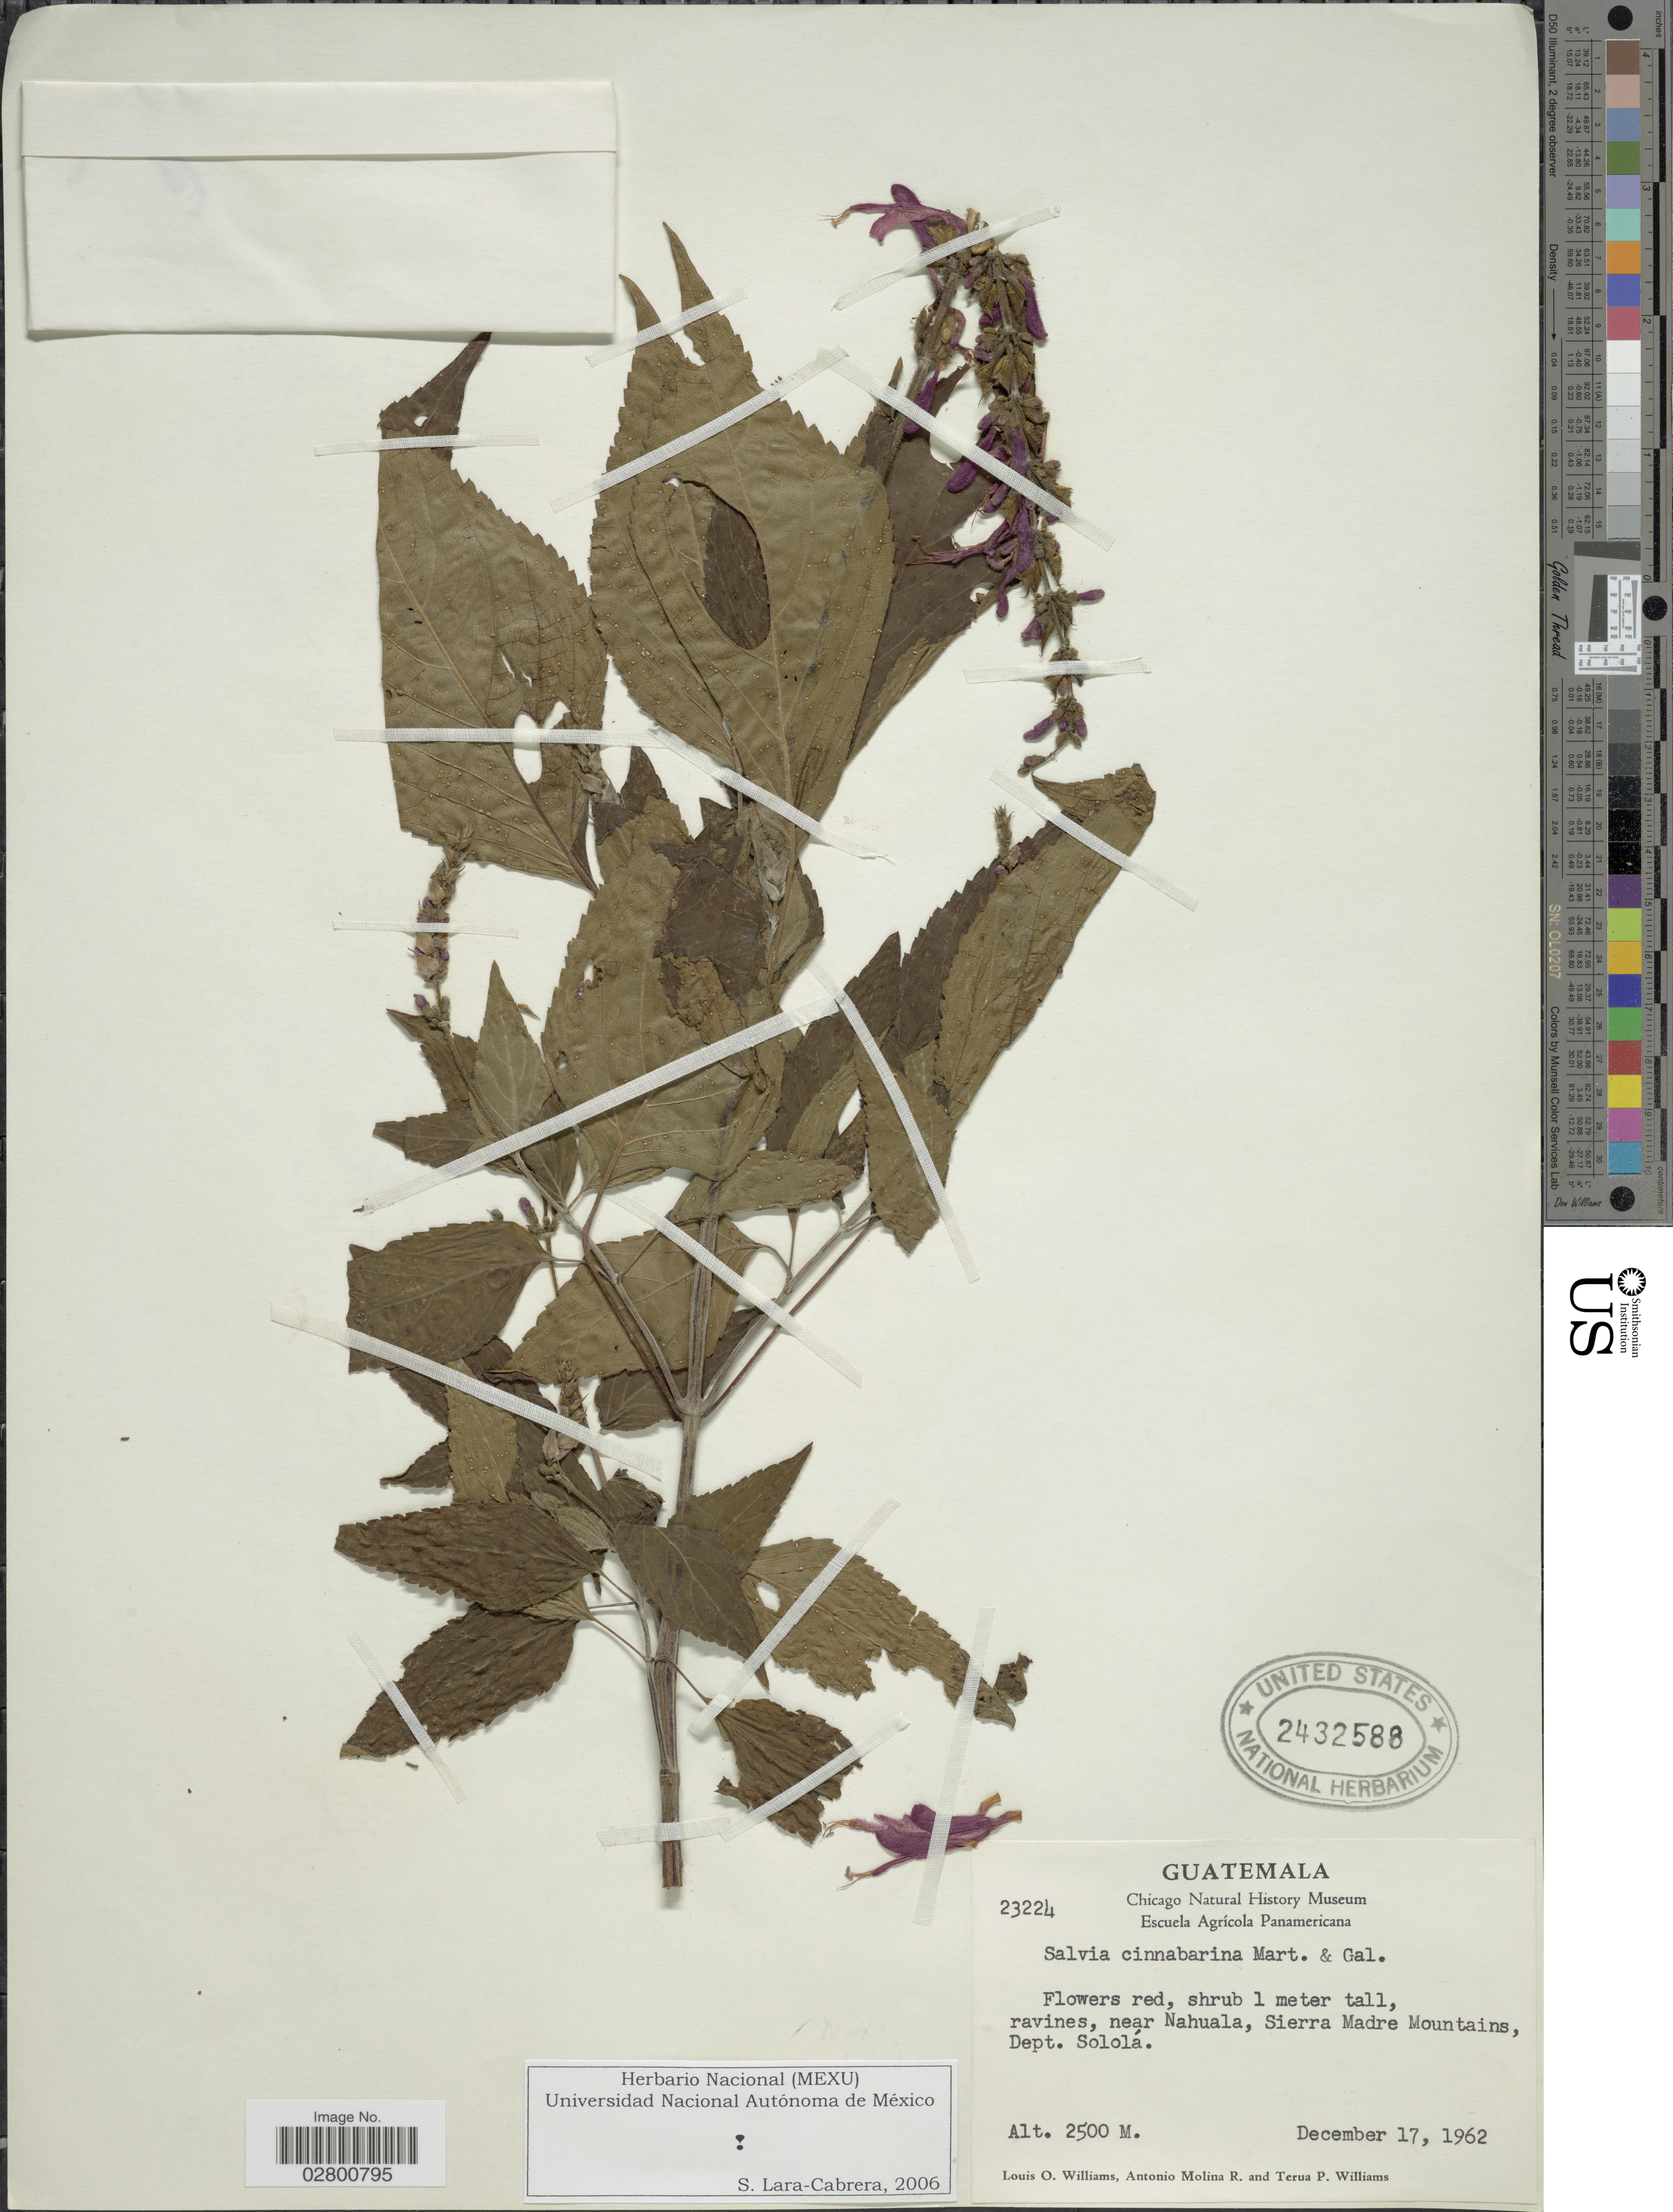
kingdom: Plantae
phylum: Tracheophyta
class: Magnoliopsida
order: Lamiales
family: Lamiaceae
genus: Salvia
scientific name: Salvia cinnabarina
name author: M. Martens & Galeotti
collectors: L. O. Williams, A. Molina R. & T. Williams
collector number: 23224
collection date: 1962-12-17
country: Guatemala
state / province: Sololá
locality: Near Nahuala, Sierra Madre Mountains, Dept. Sololá.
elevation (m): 2500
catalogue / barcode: US 2432588